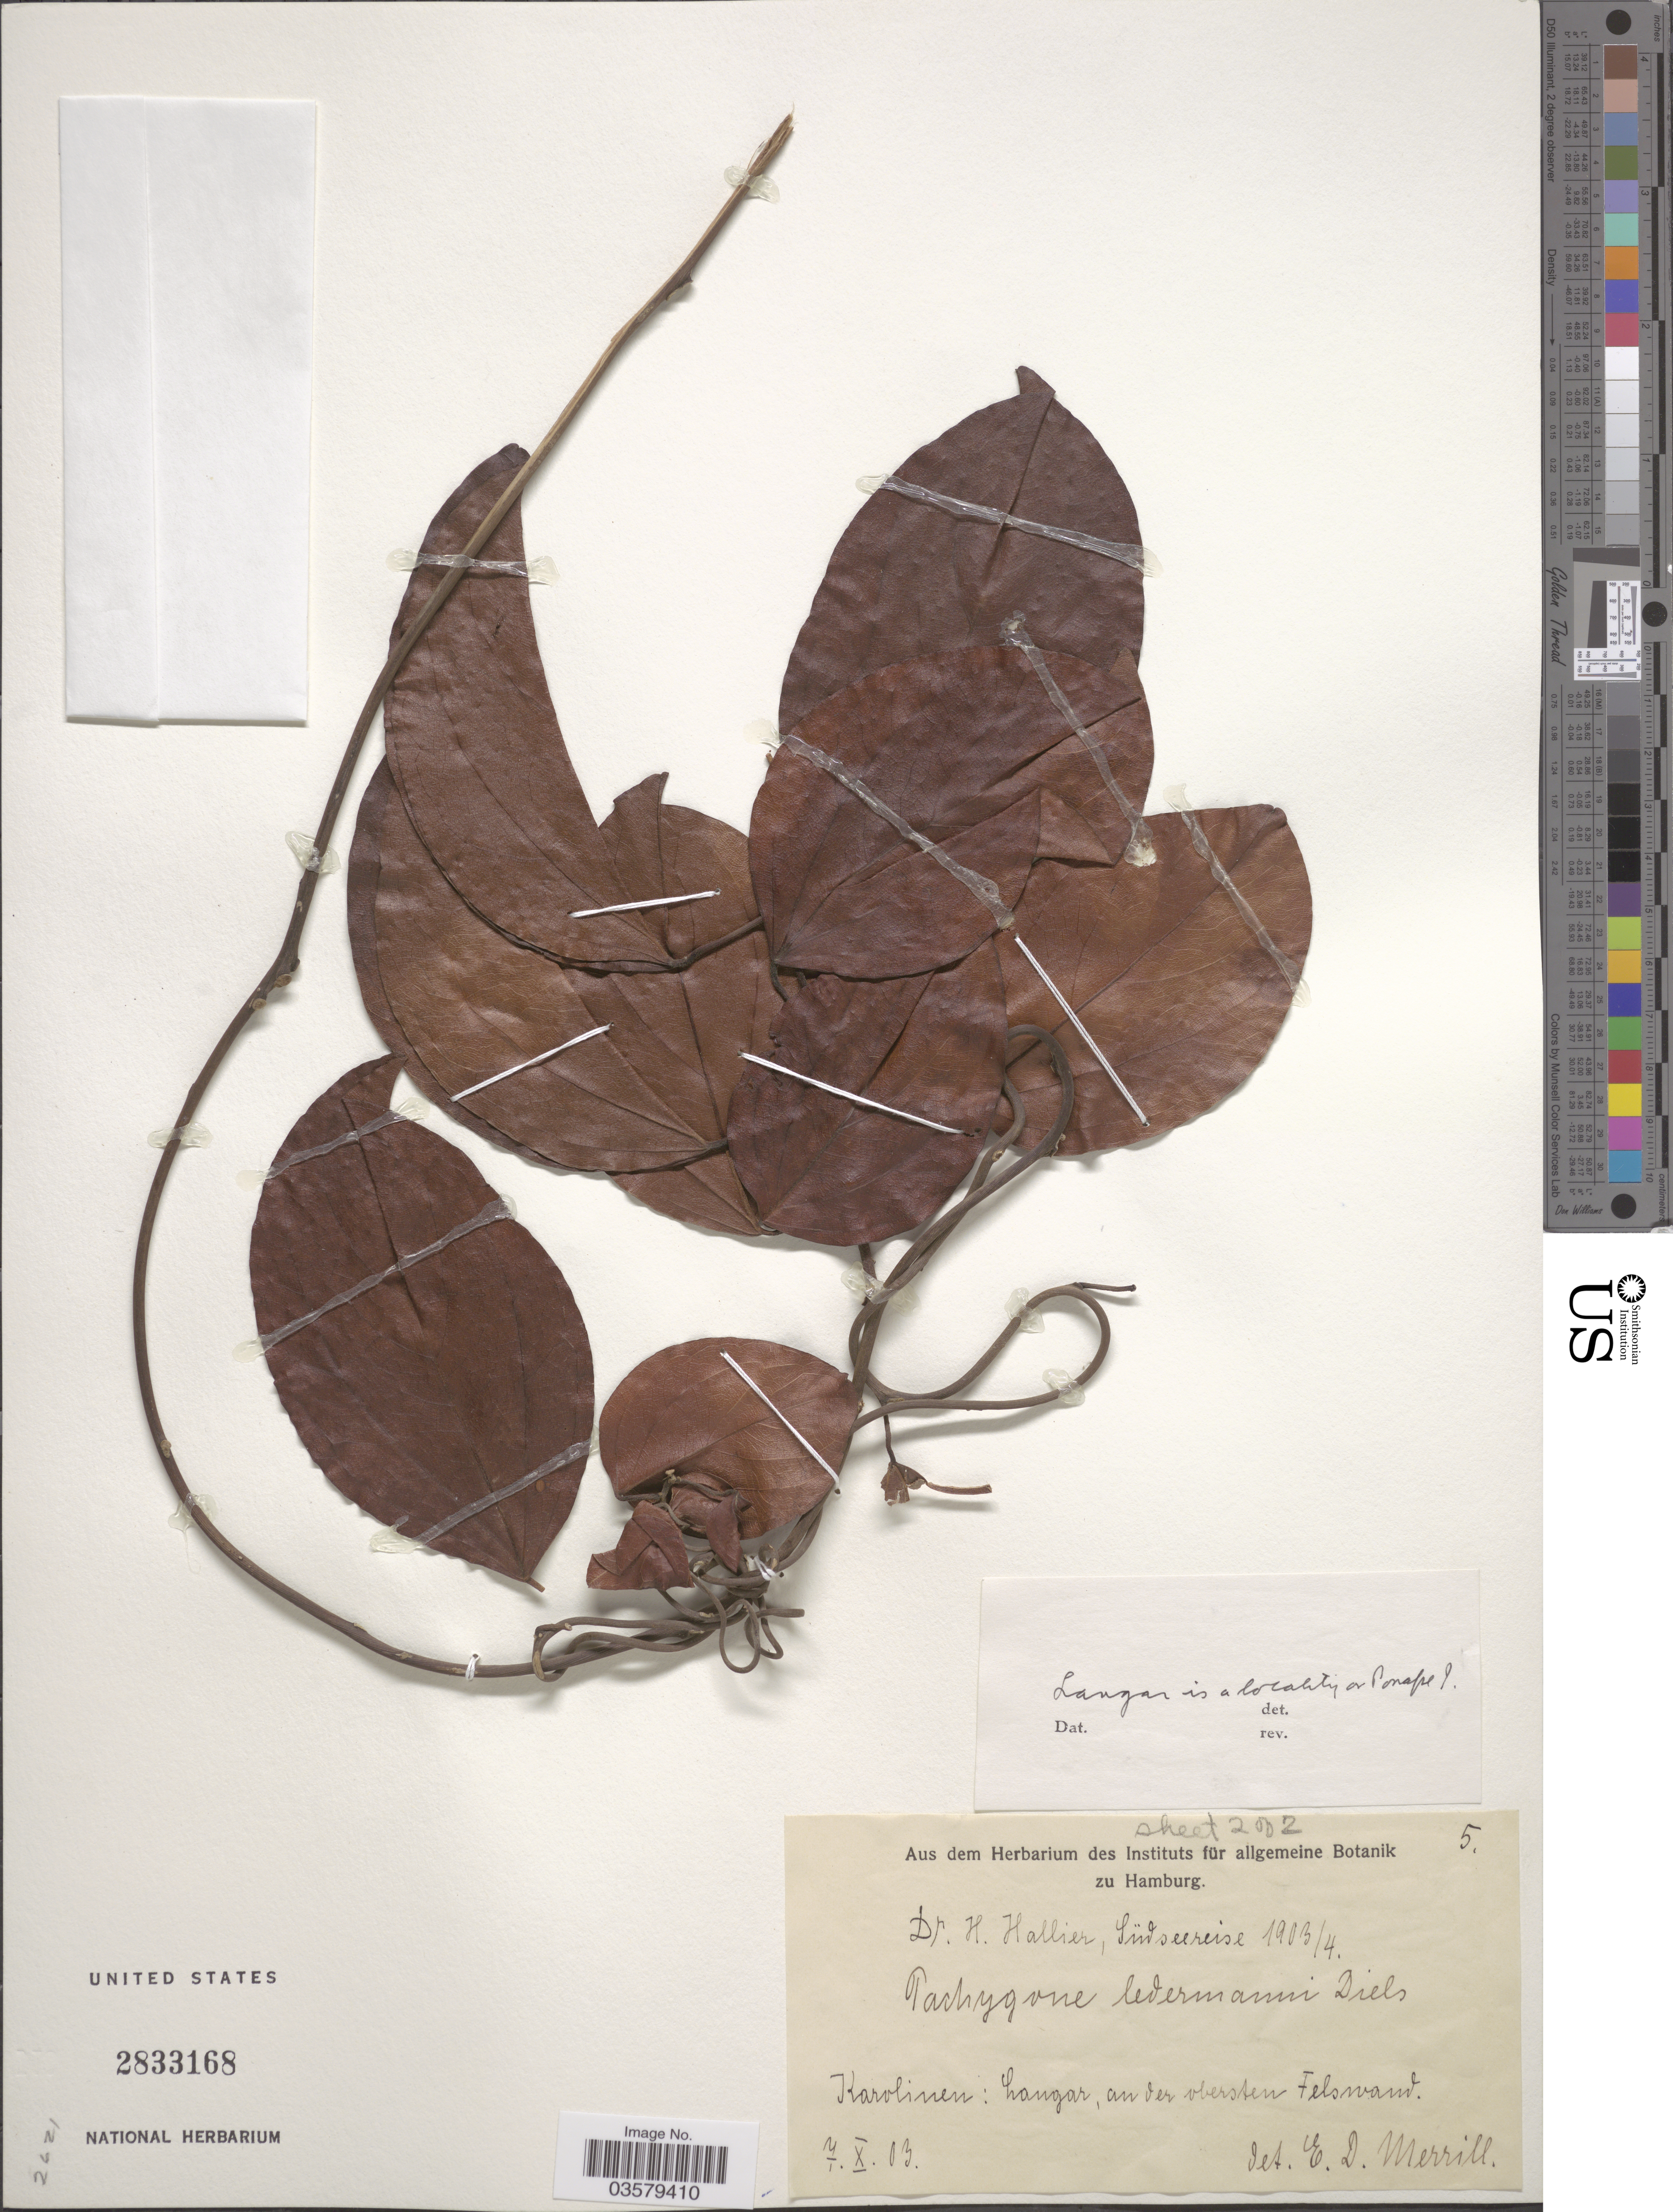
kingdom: Plantae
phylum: Tracheophyta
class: Magnoliopsida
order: Ranunculales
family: Menispermaceae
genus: Pachygone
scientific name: Pachygone ponapensis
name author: Kaneh.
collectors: H. G. Hallier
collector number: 5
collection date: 1903-10-07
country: Micronesia, Federated States of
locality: Karolinen: Langar an der obersten Felswand.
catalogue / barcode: US 2833168